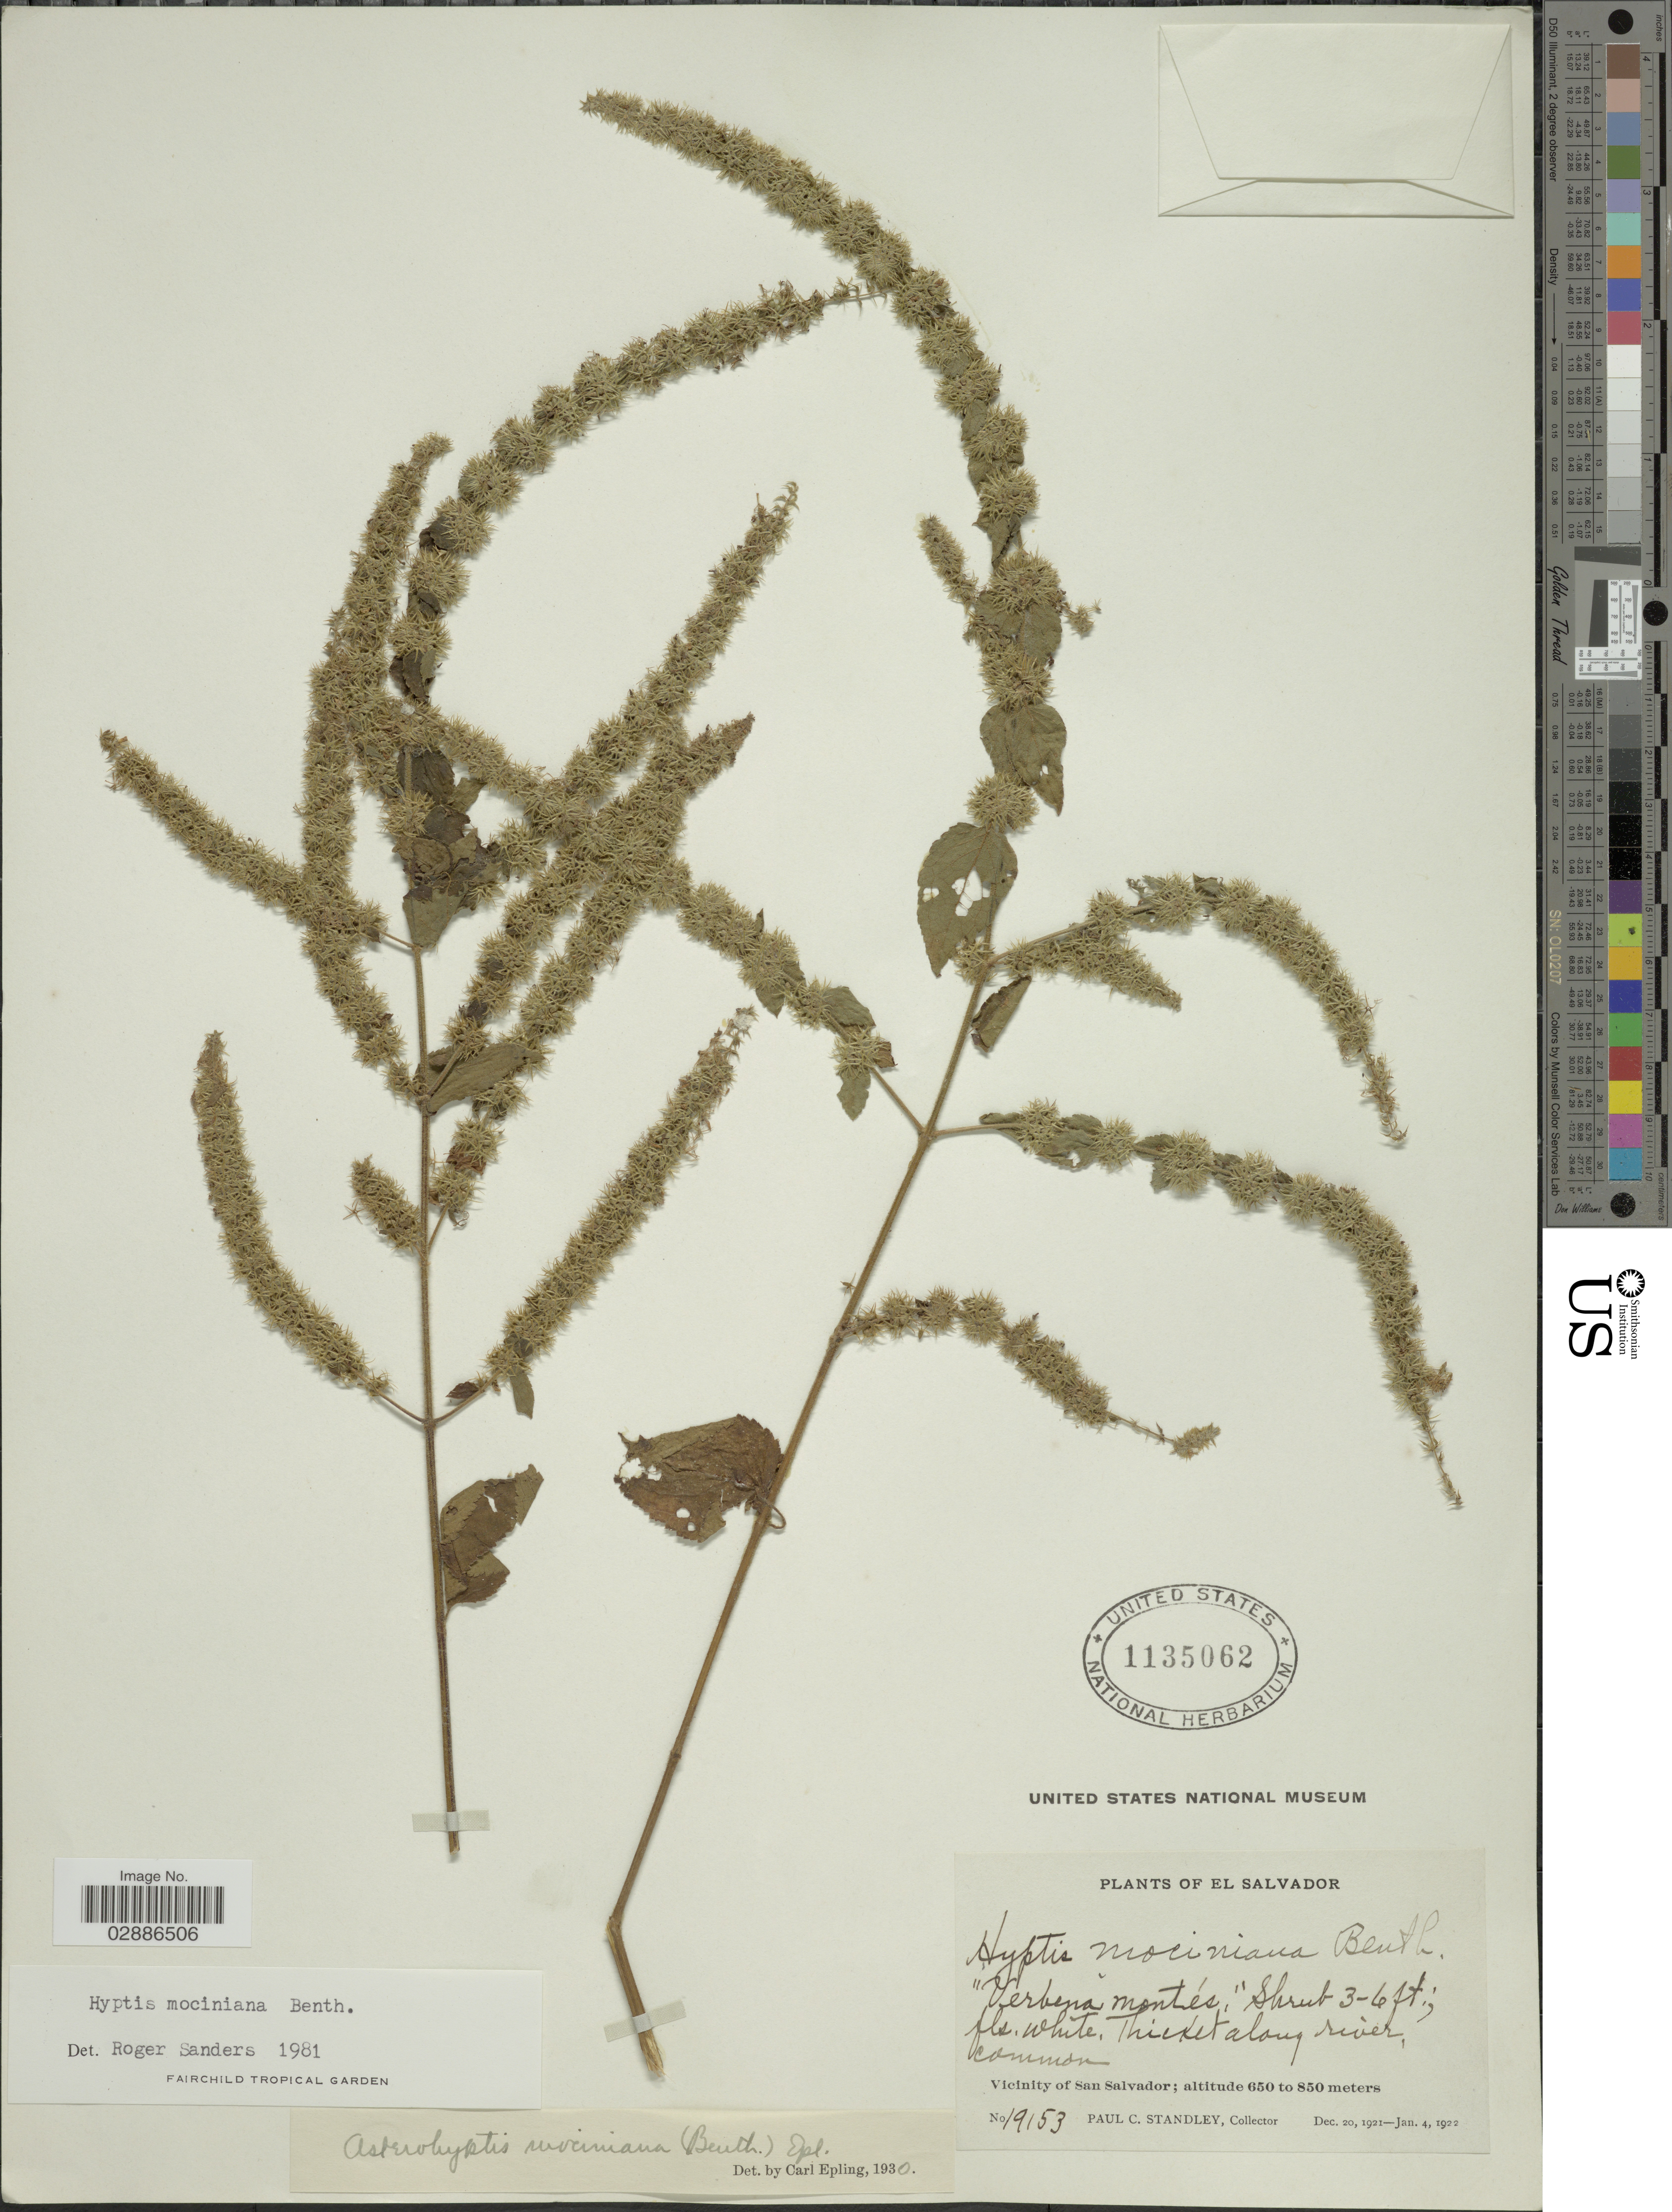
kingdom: Plantae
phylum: Tracheophyta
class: Magnoliopsida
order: Lamiales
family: Lamiaceae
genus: Asterohyptis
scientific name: Asterohyptis mociniana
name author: (Benth.) Epling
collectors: P. C. Standley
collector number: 19153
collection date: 1921-12-20/1922-01-04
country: El Salvador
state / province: San Salvador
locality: Vicinity of San Salvador.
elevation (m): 650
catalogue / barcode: US 1135062